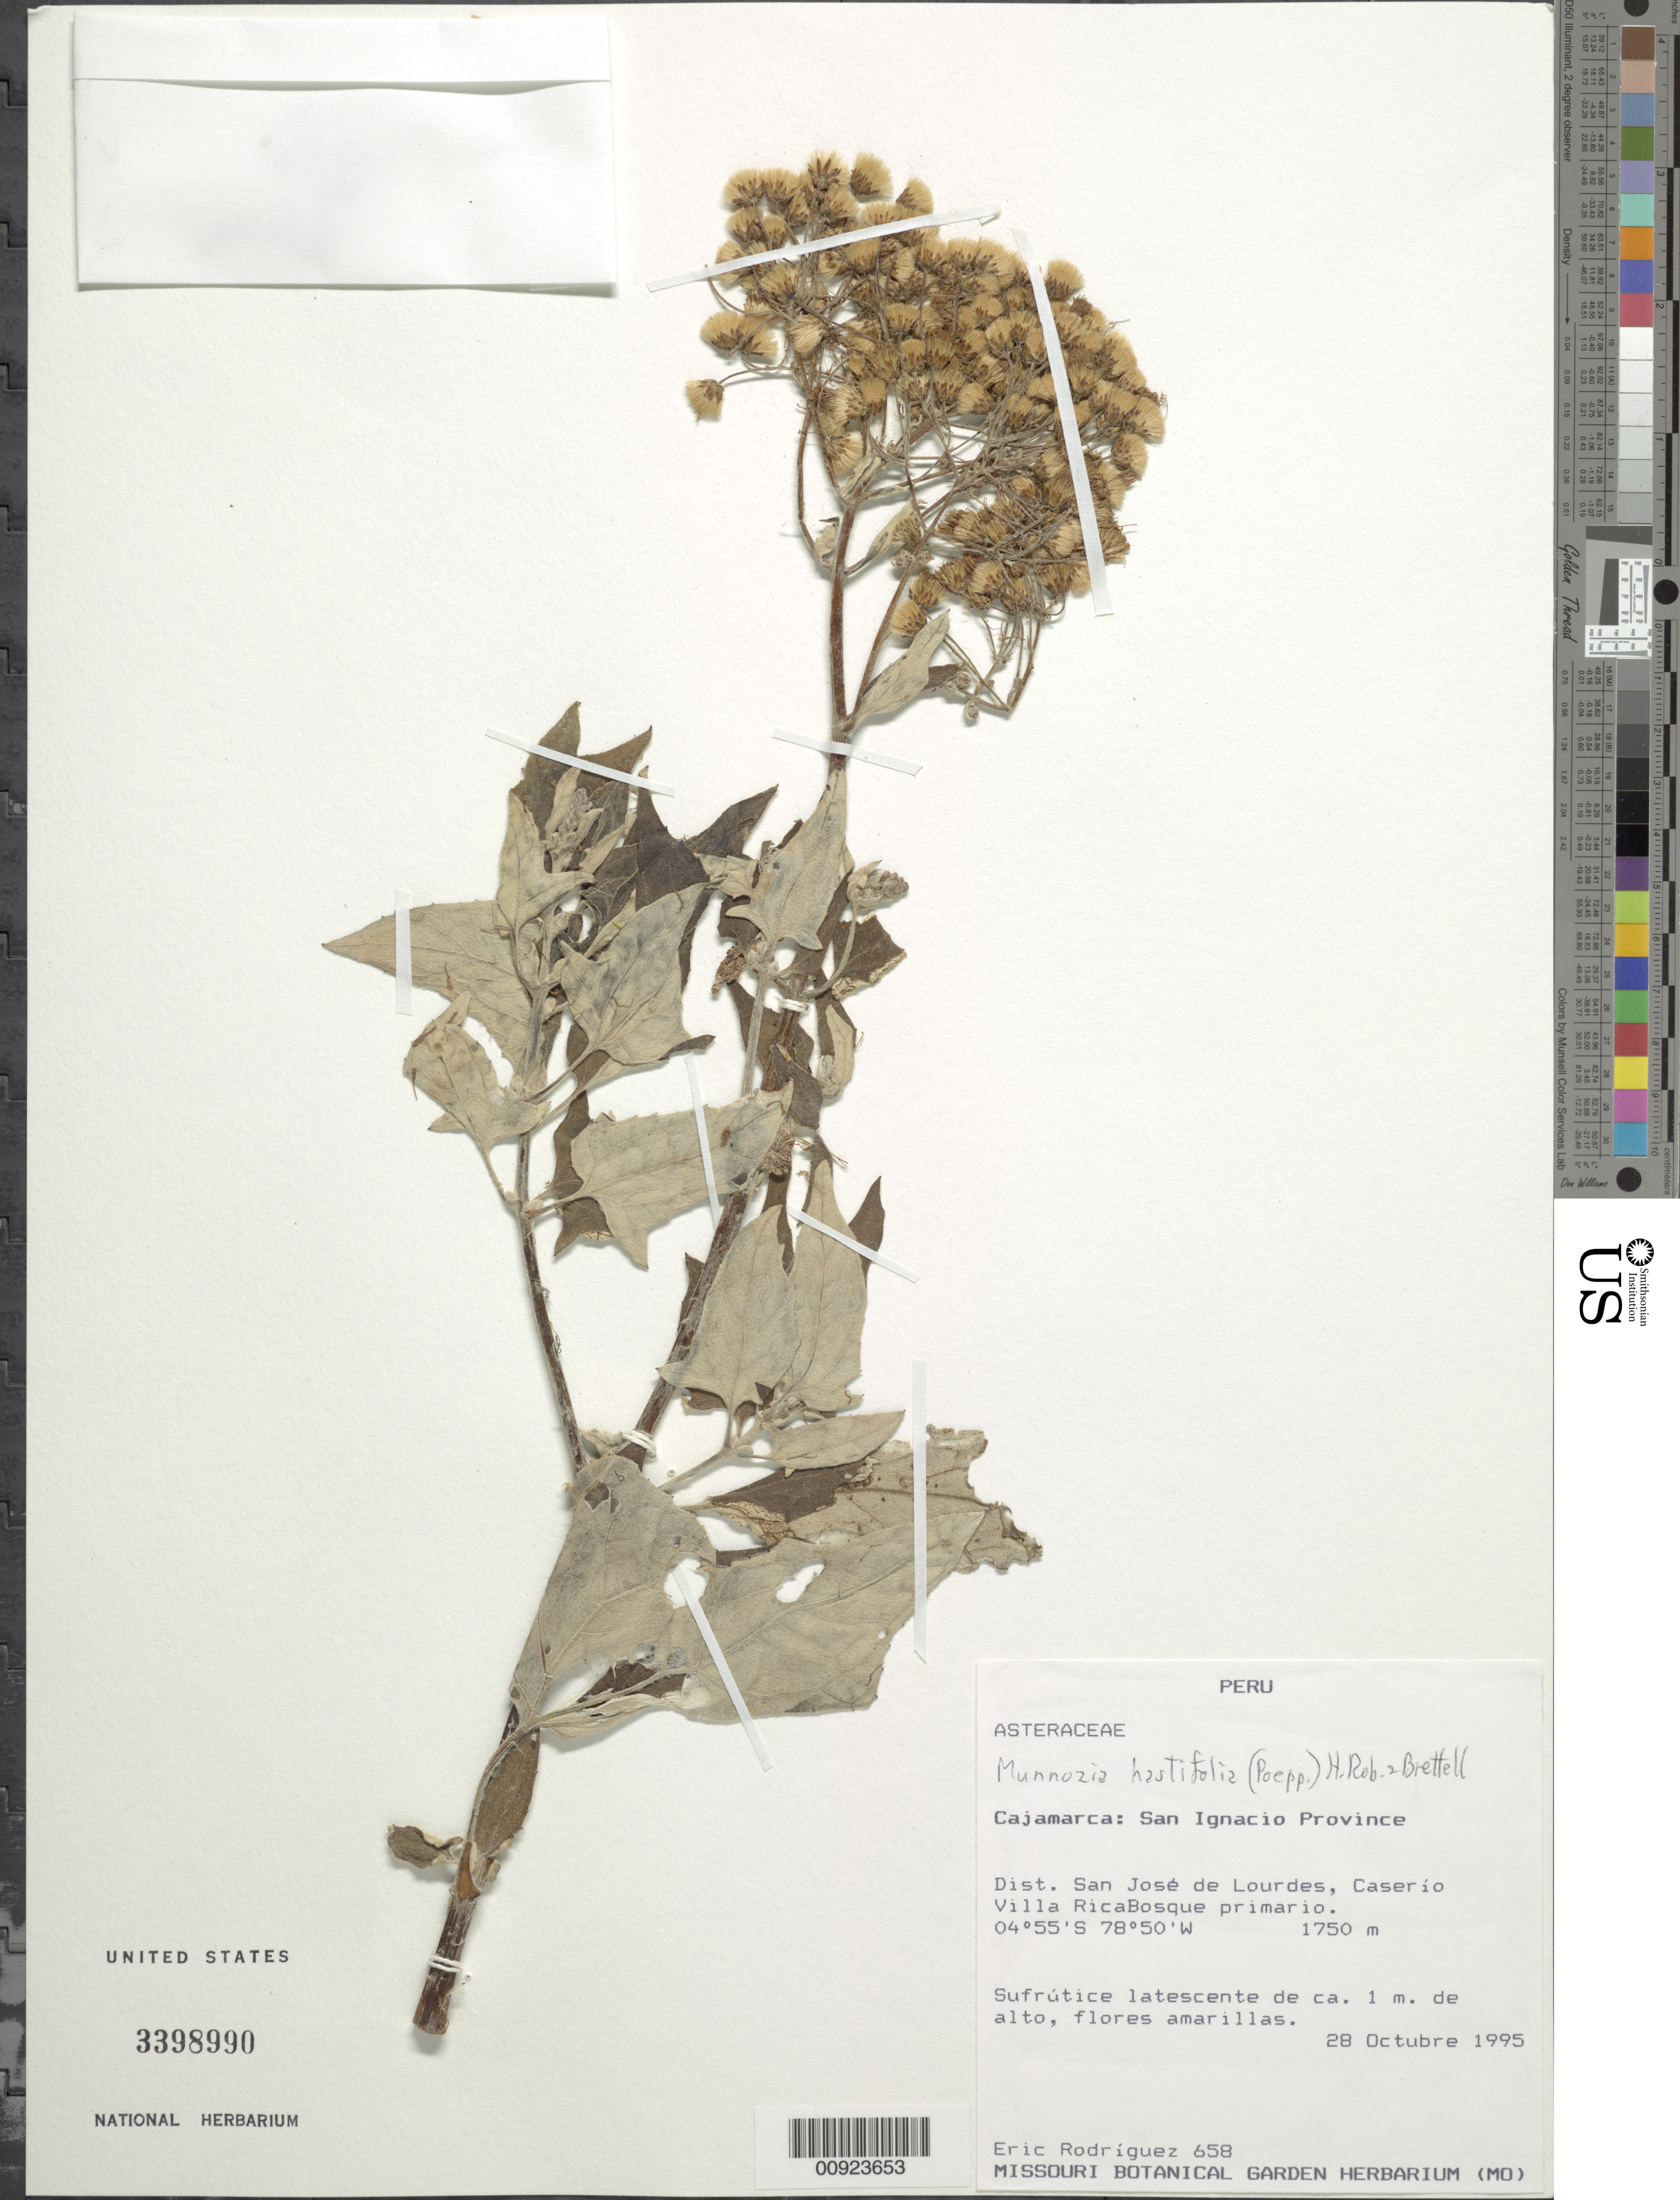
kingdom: Plantae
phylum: Tracheophyta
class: Magnoliopsida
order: Asterales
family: Asteraceae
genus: Munnozia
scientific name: Munnozia hastifolia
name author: (Poepp.) H. Rob. & Brettell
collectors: E. Rodriguez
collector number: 658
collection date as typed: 28 October 1995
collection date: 1995-10-28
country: Peru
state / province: Cajamarca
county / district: San Ignacio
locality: San José de Lourdes, Caserío Villa Rica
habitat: Bosque primario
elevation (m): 1750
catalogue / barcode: US 3398990